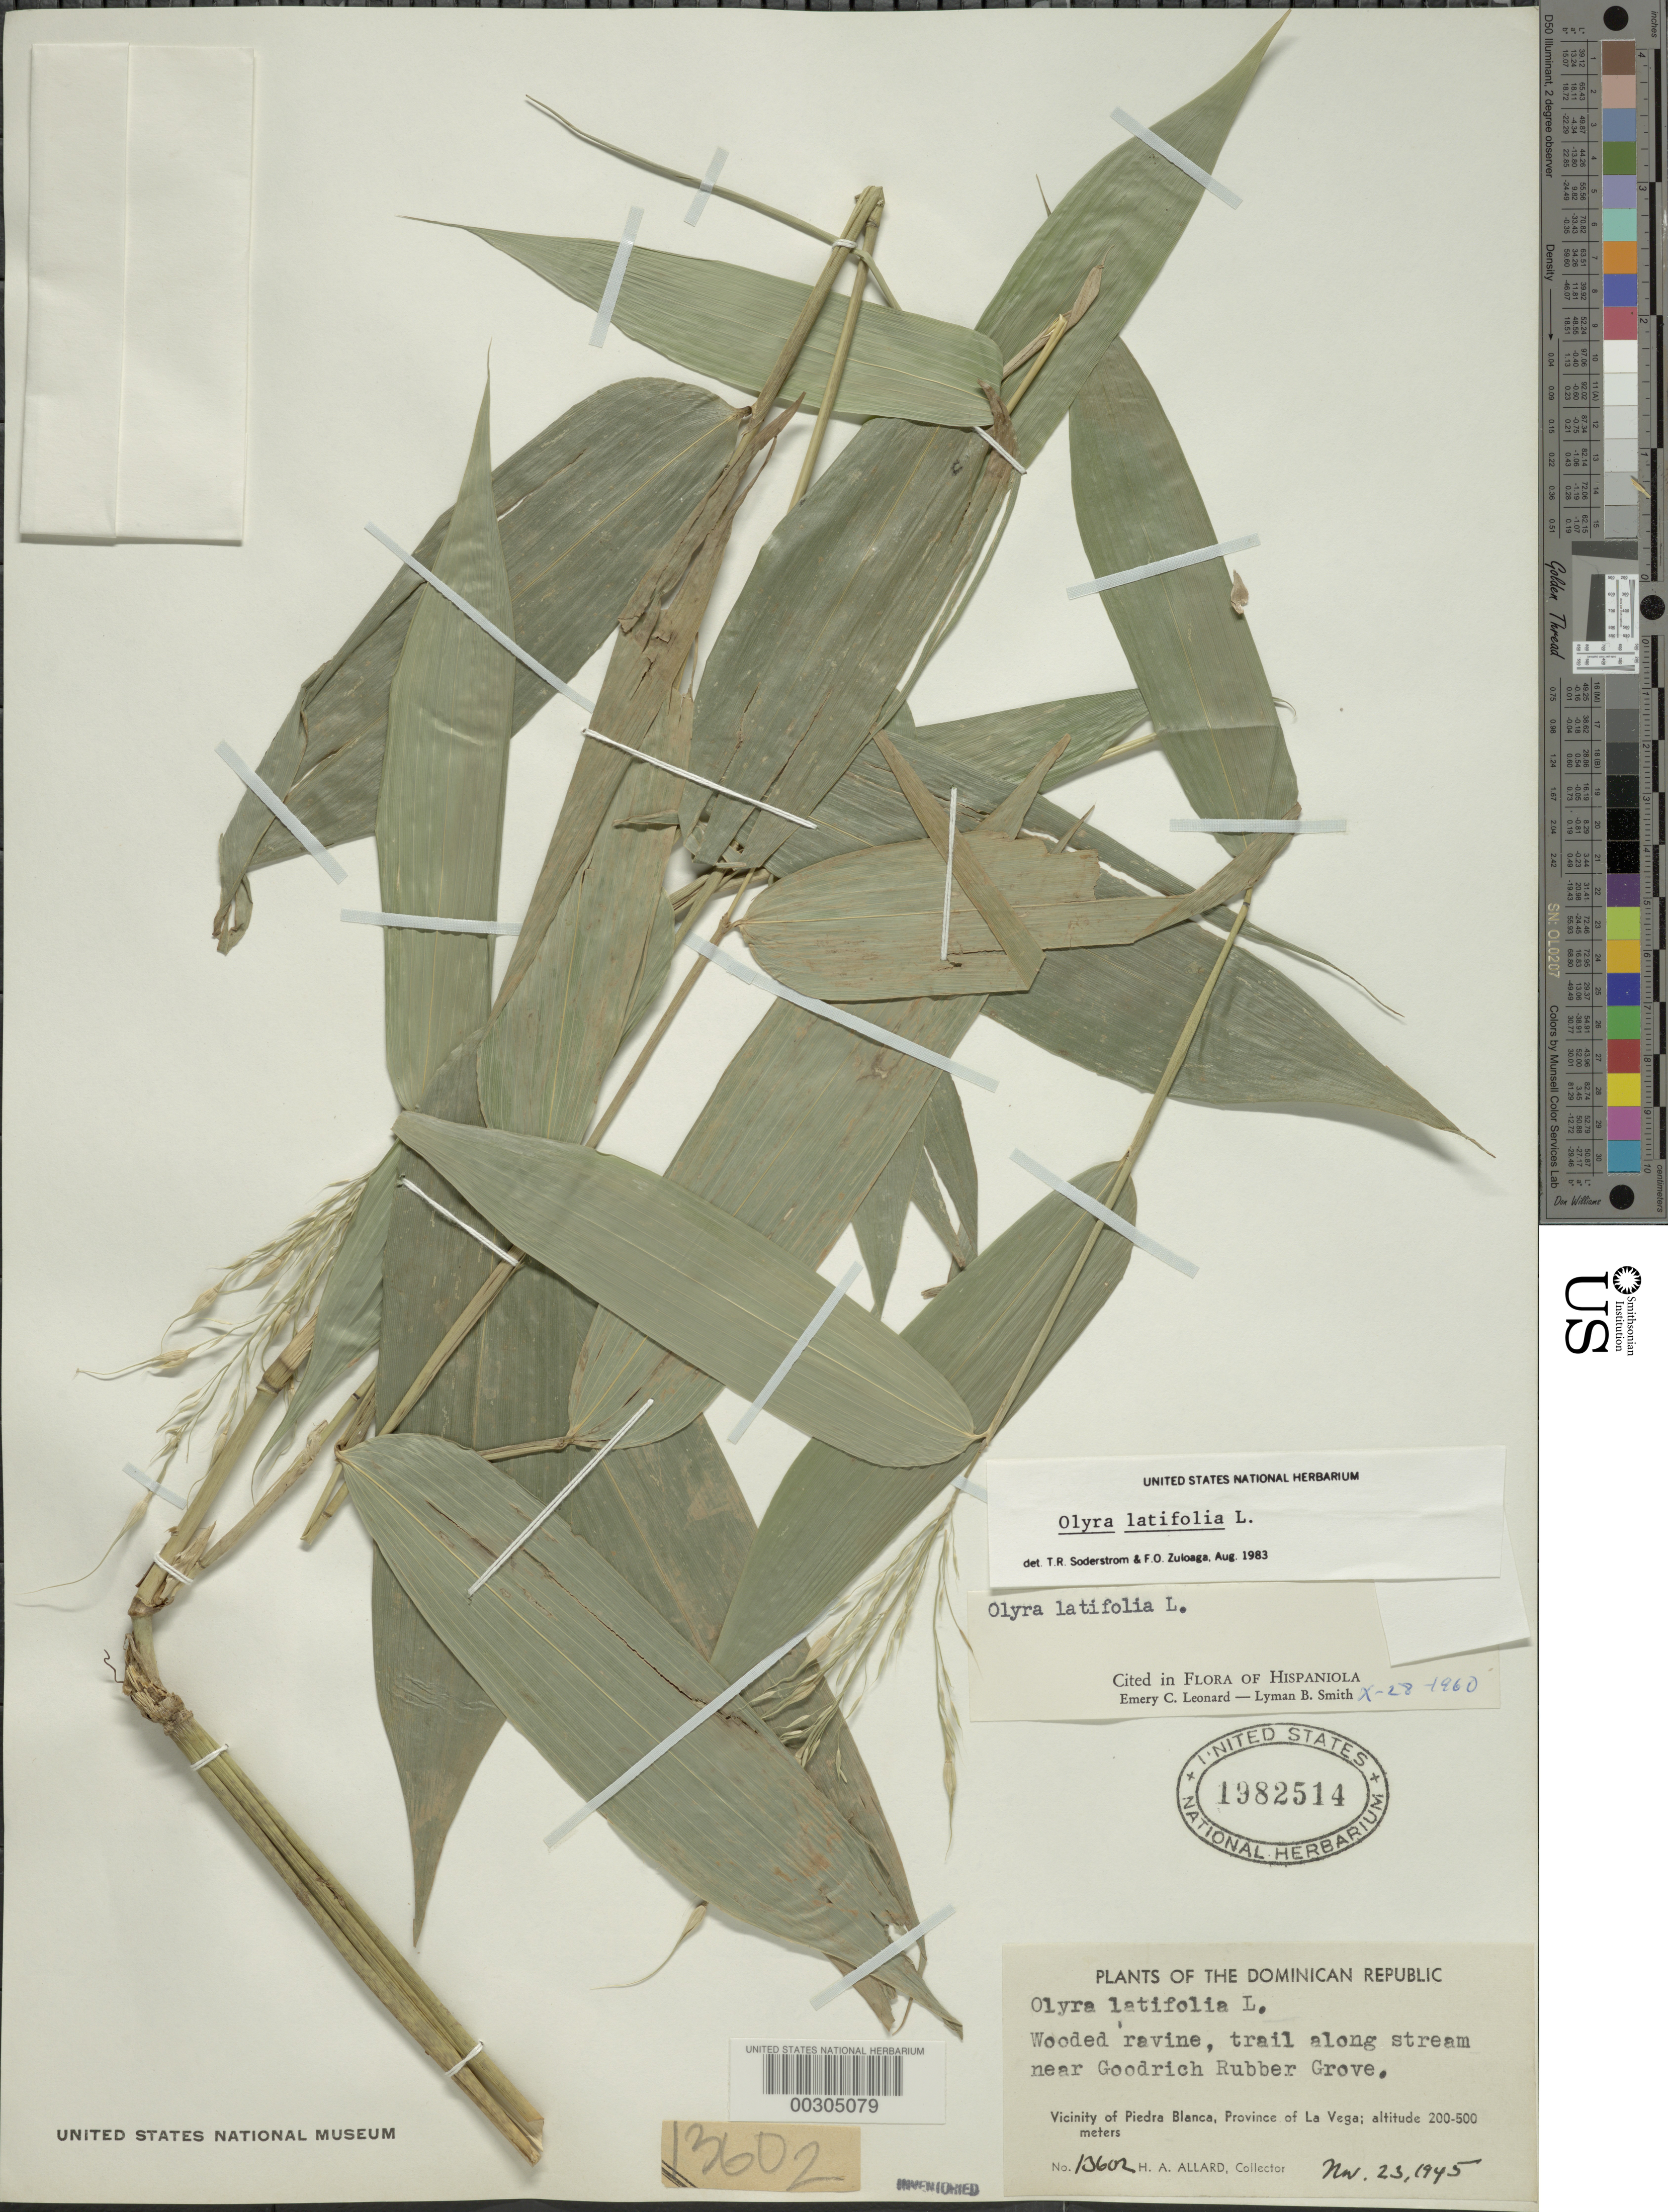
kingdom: Plantae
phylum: Tracheophyta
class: Liliopsida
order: Poales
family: Poaceae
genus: Olyra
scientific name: Olyra latifolia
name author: L.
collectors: H. A. Allard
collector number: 13602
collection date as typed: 23 Nov 1945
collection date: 1945-11-23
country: Dominican Republic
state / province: La Vega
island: Hispaniola Island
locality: Piedra blanca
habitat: wooded ravine, trail along stream near grove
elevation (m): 200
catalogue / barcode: US 1982514